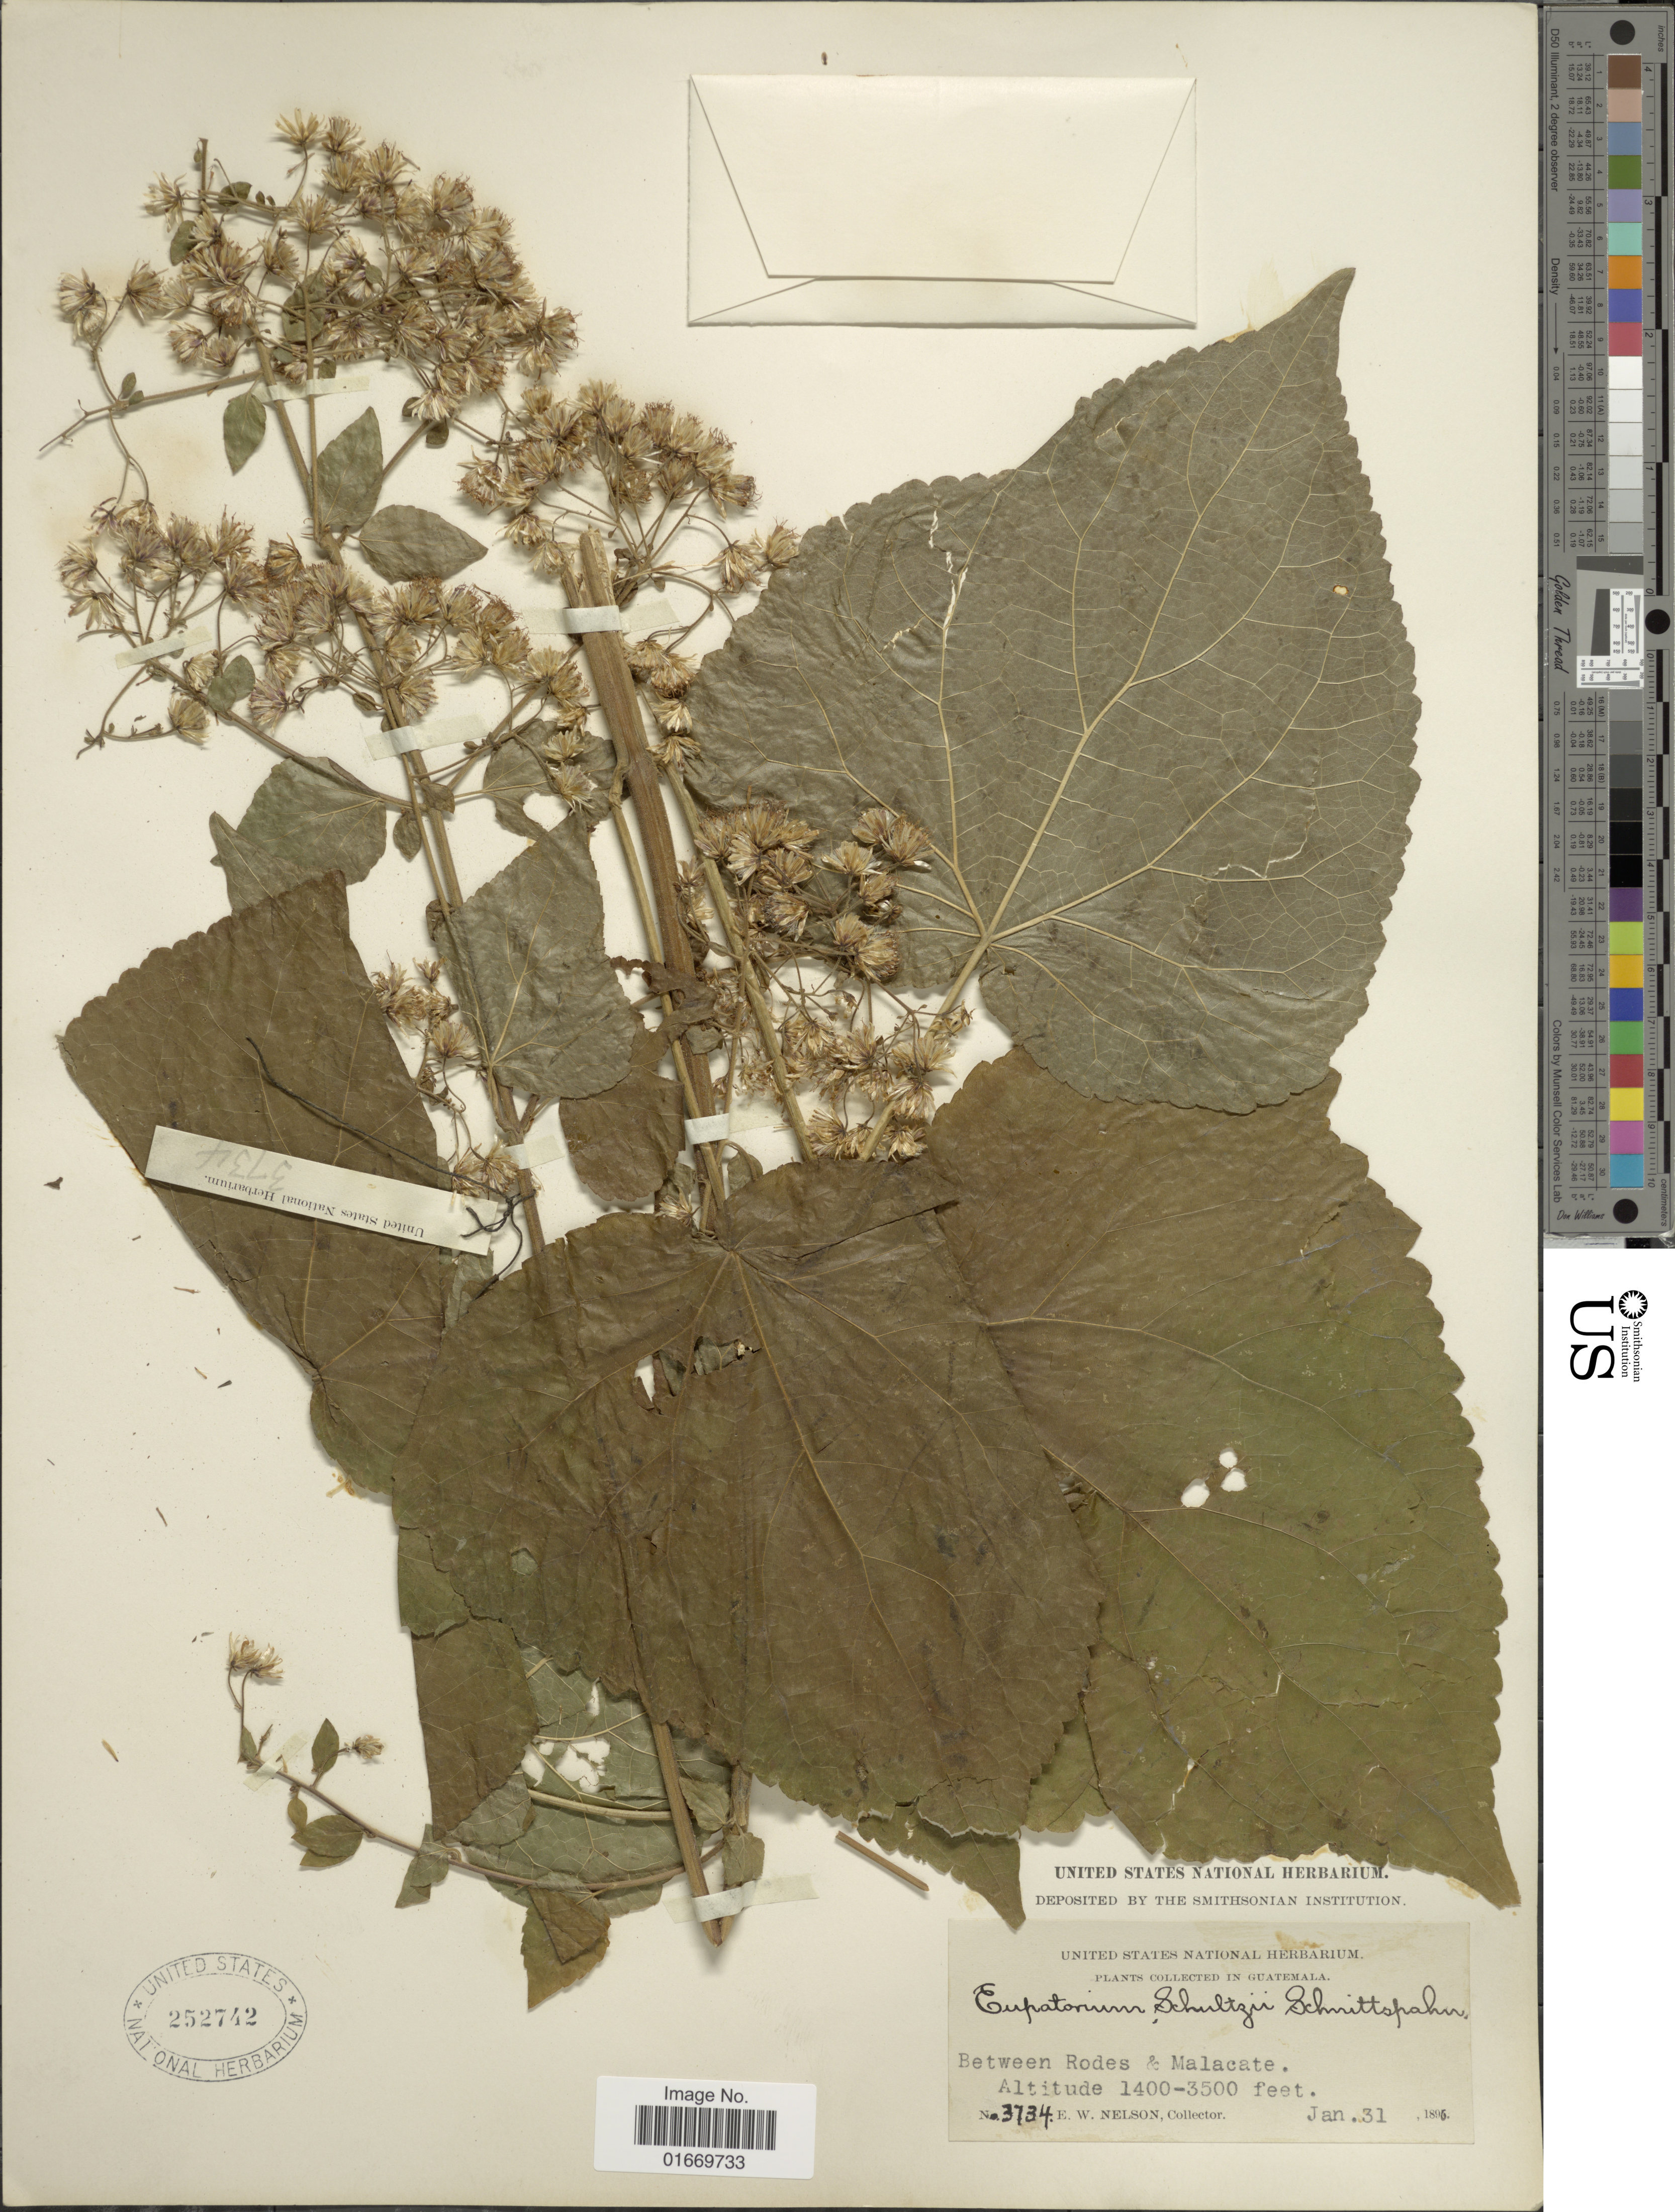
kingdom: Plantae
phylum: Tracheophyta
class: Magnoliopsida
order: Asterales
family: Asteraceae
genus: Peteravenia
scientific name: Peteravenia schultzii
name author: (Schnittsp.) R.M. King & H. Rob.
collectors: E. W. Nelson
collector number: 3734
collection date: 1896-01-31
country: Guatemala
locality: Guatemala. Between Rodes & Malacate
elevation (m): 427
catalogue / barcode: US 252742